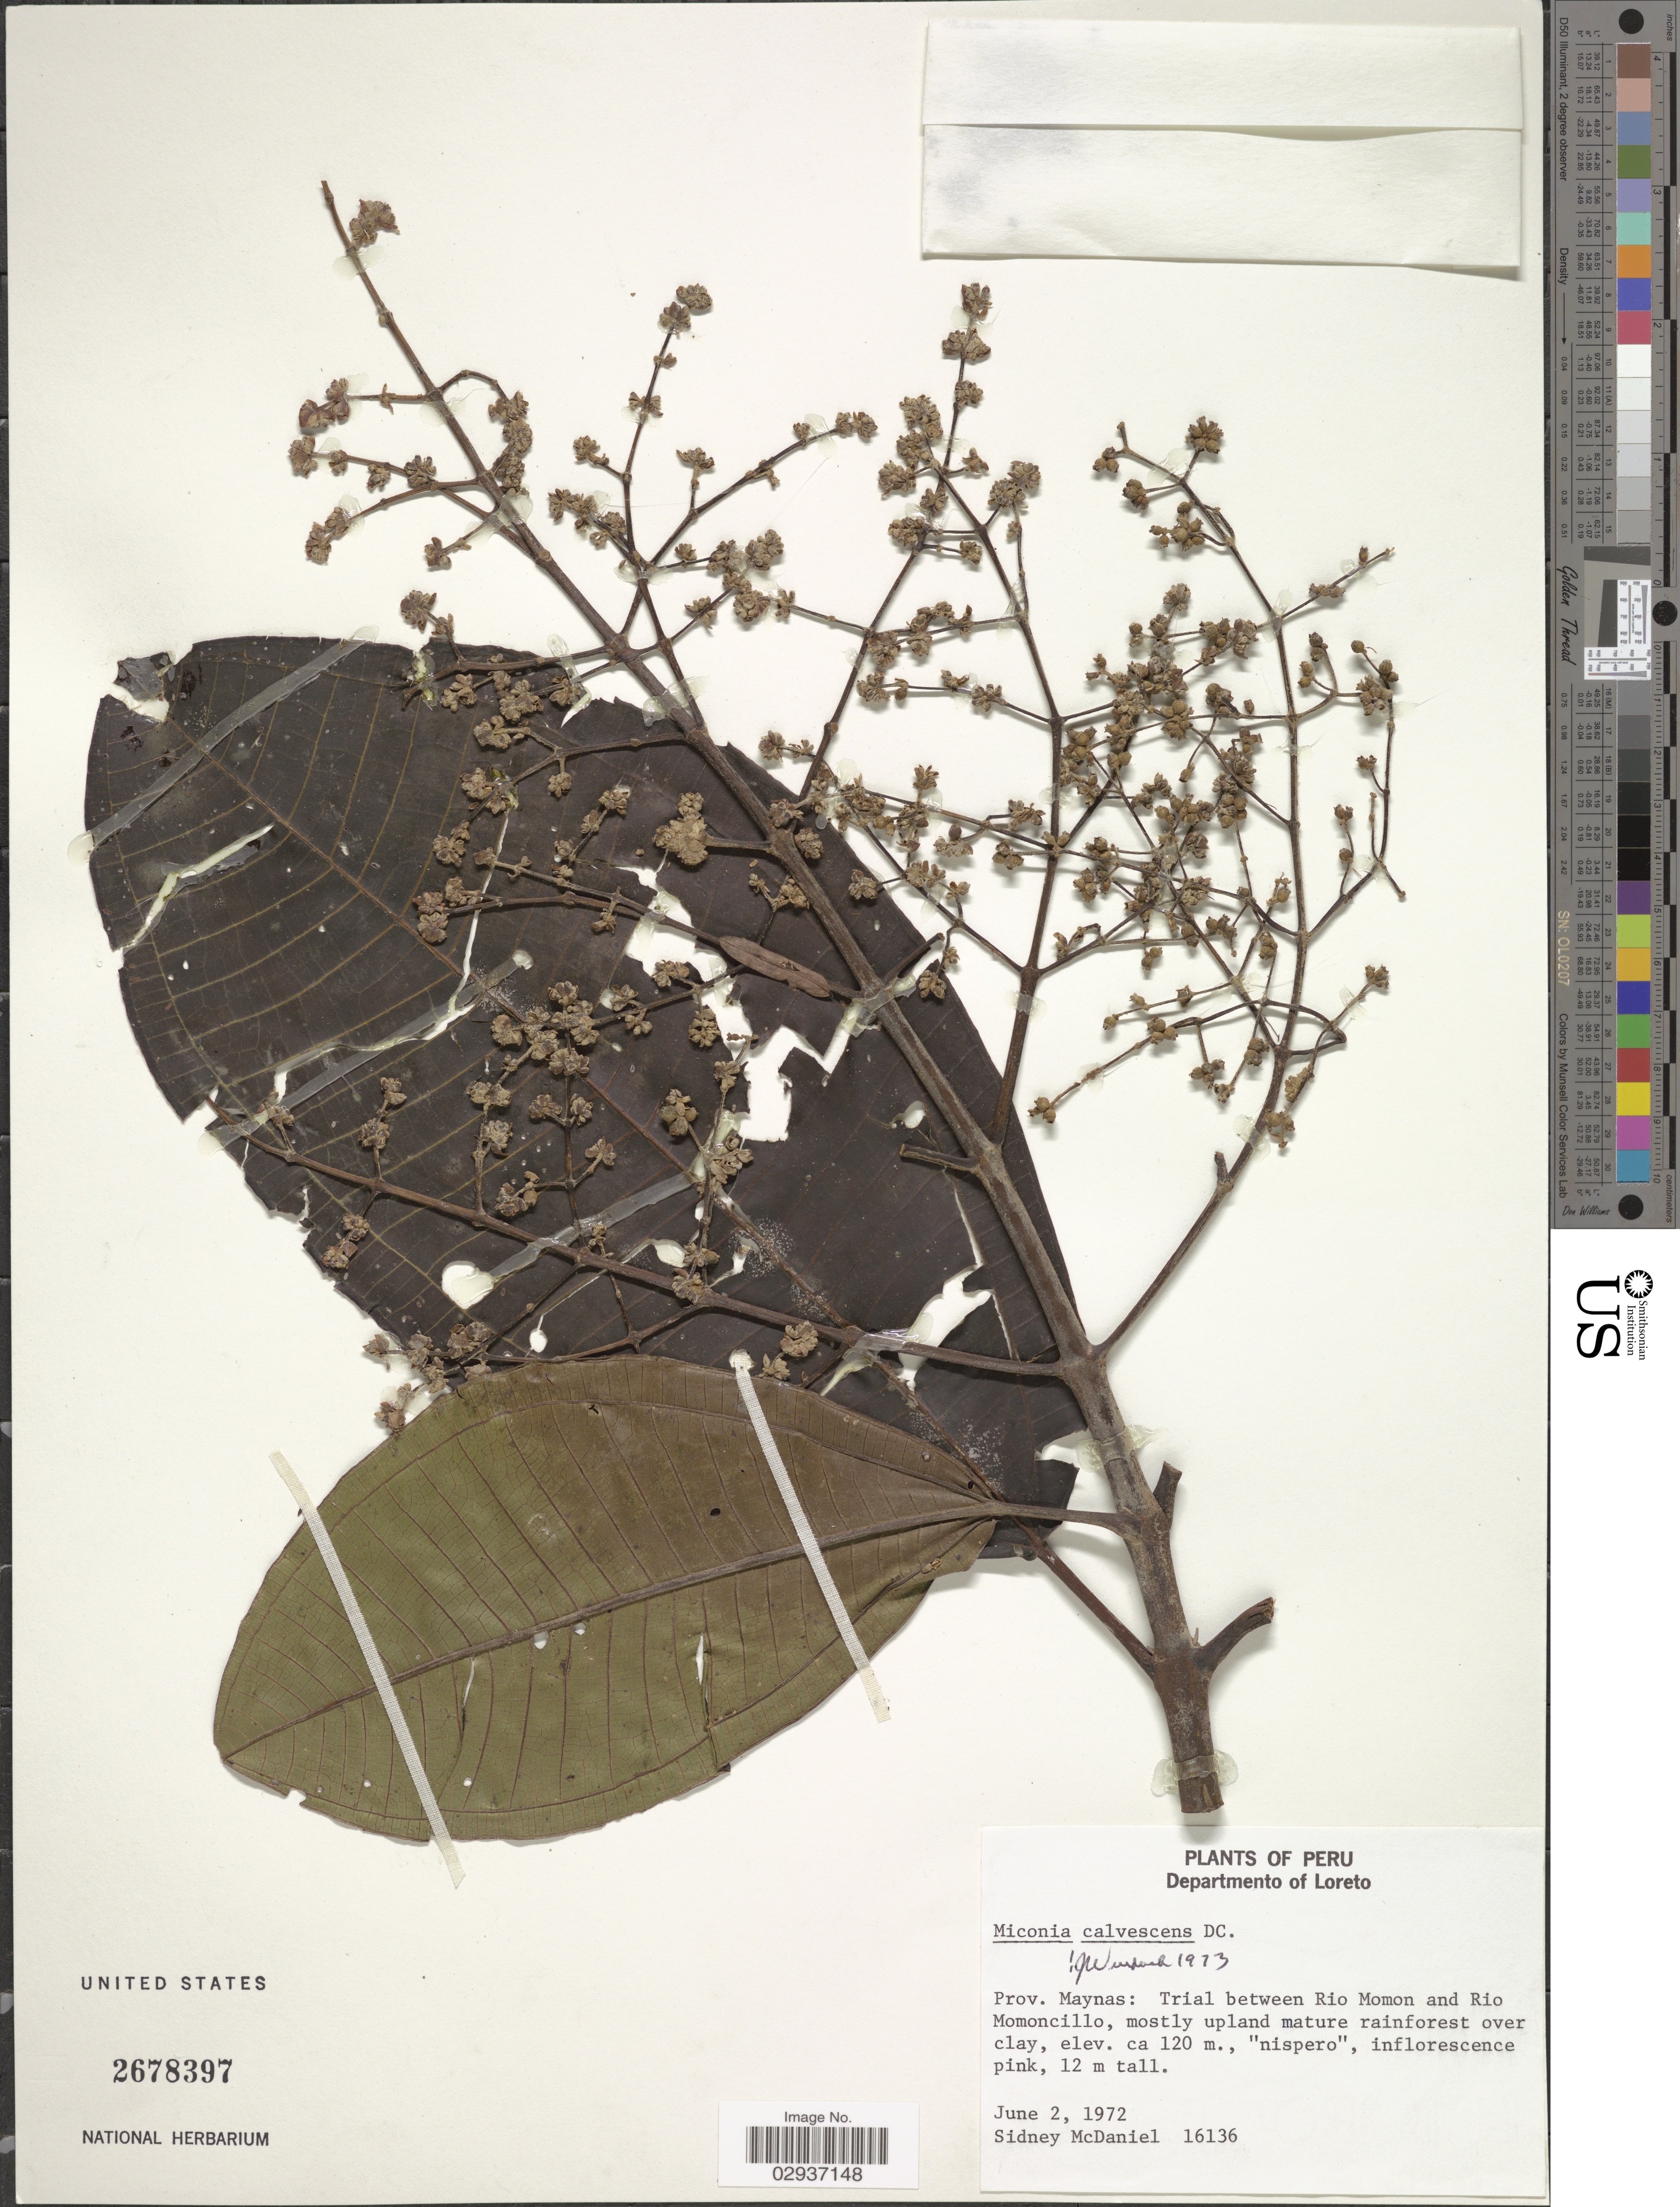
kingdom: Plantae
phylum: Tracheophyta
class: Magnoliopsida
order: Myrtales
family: Melastomataceae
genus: Miconia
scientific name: Miconia calvescens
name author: DC.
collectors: S. McDaniel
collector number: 16136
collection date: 1972-06-02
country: Peru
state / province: Loreto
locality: Departmento of Loreto. Prov. Maynas: Trail between Rio Momon and Rio Momoncillo.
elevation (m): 120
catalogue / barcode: US 2678397